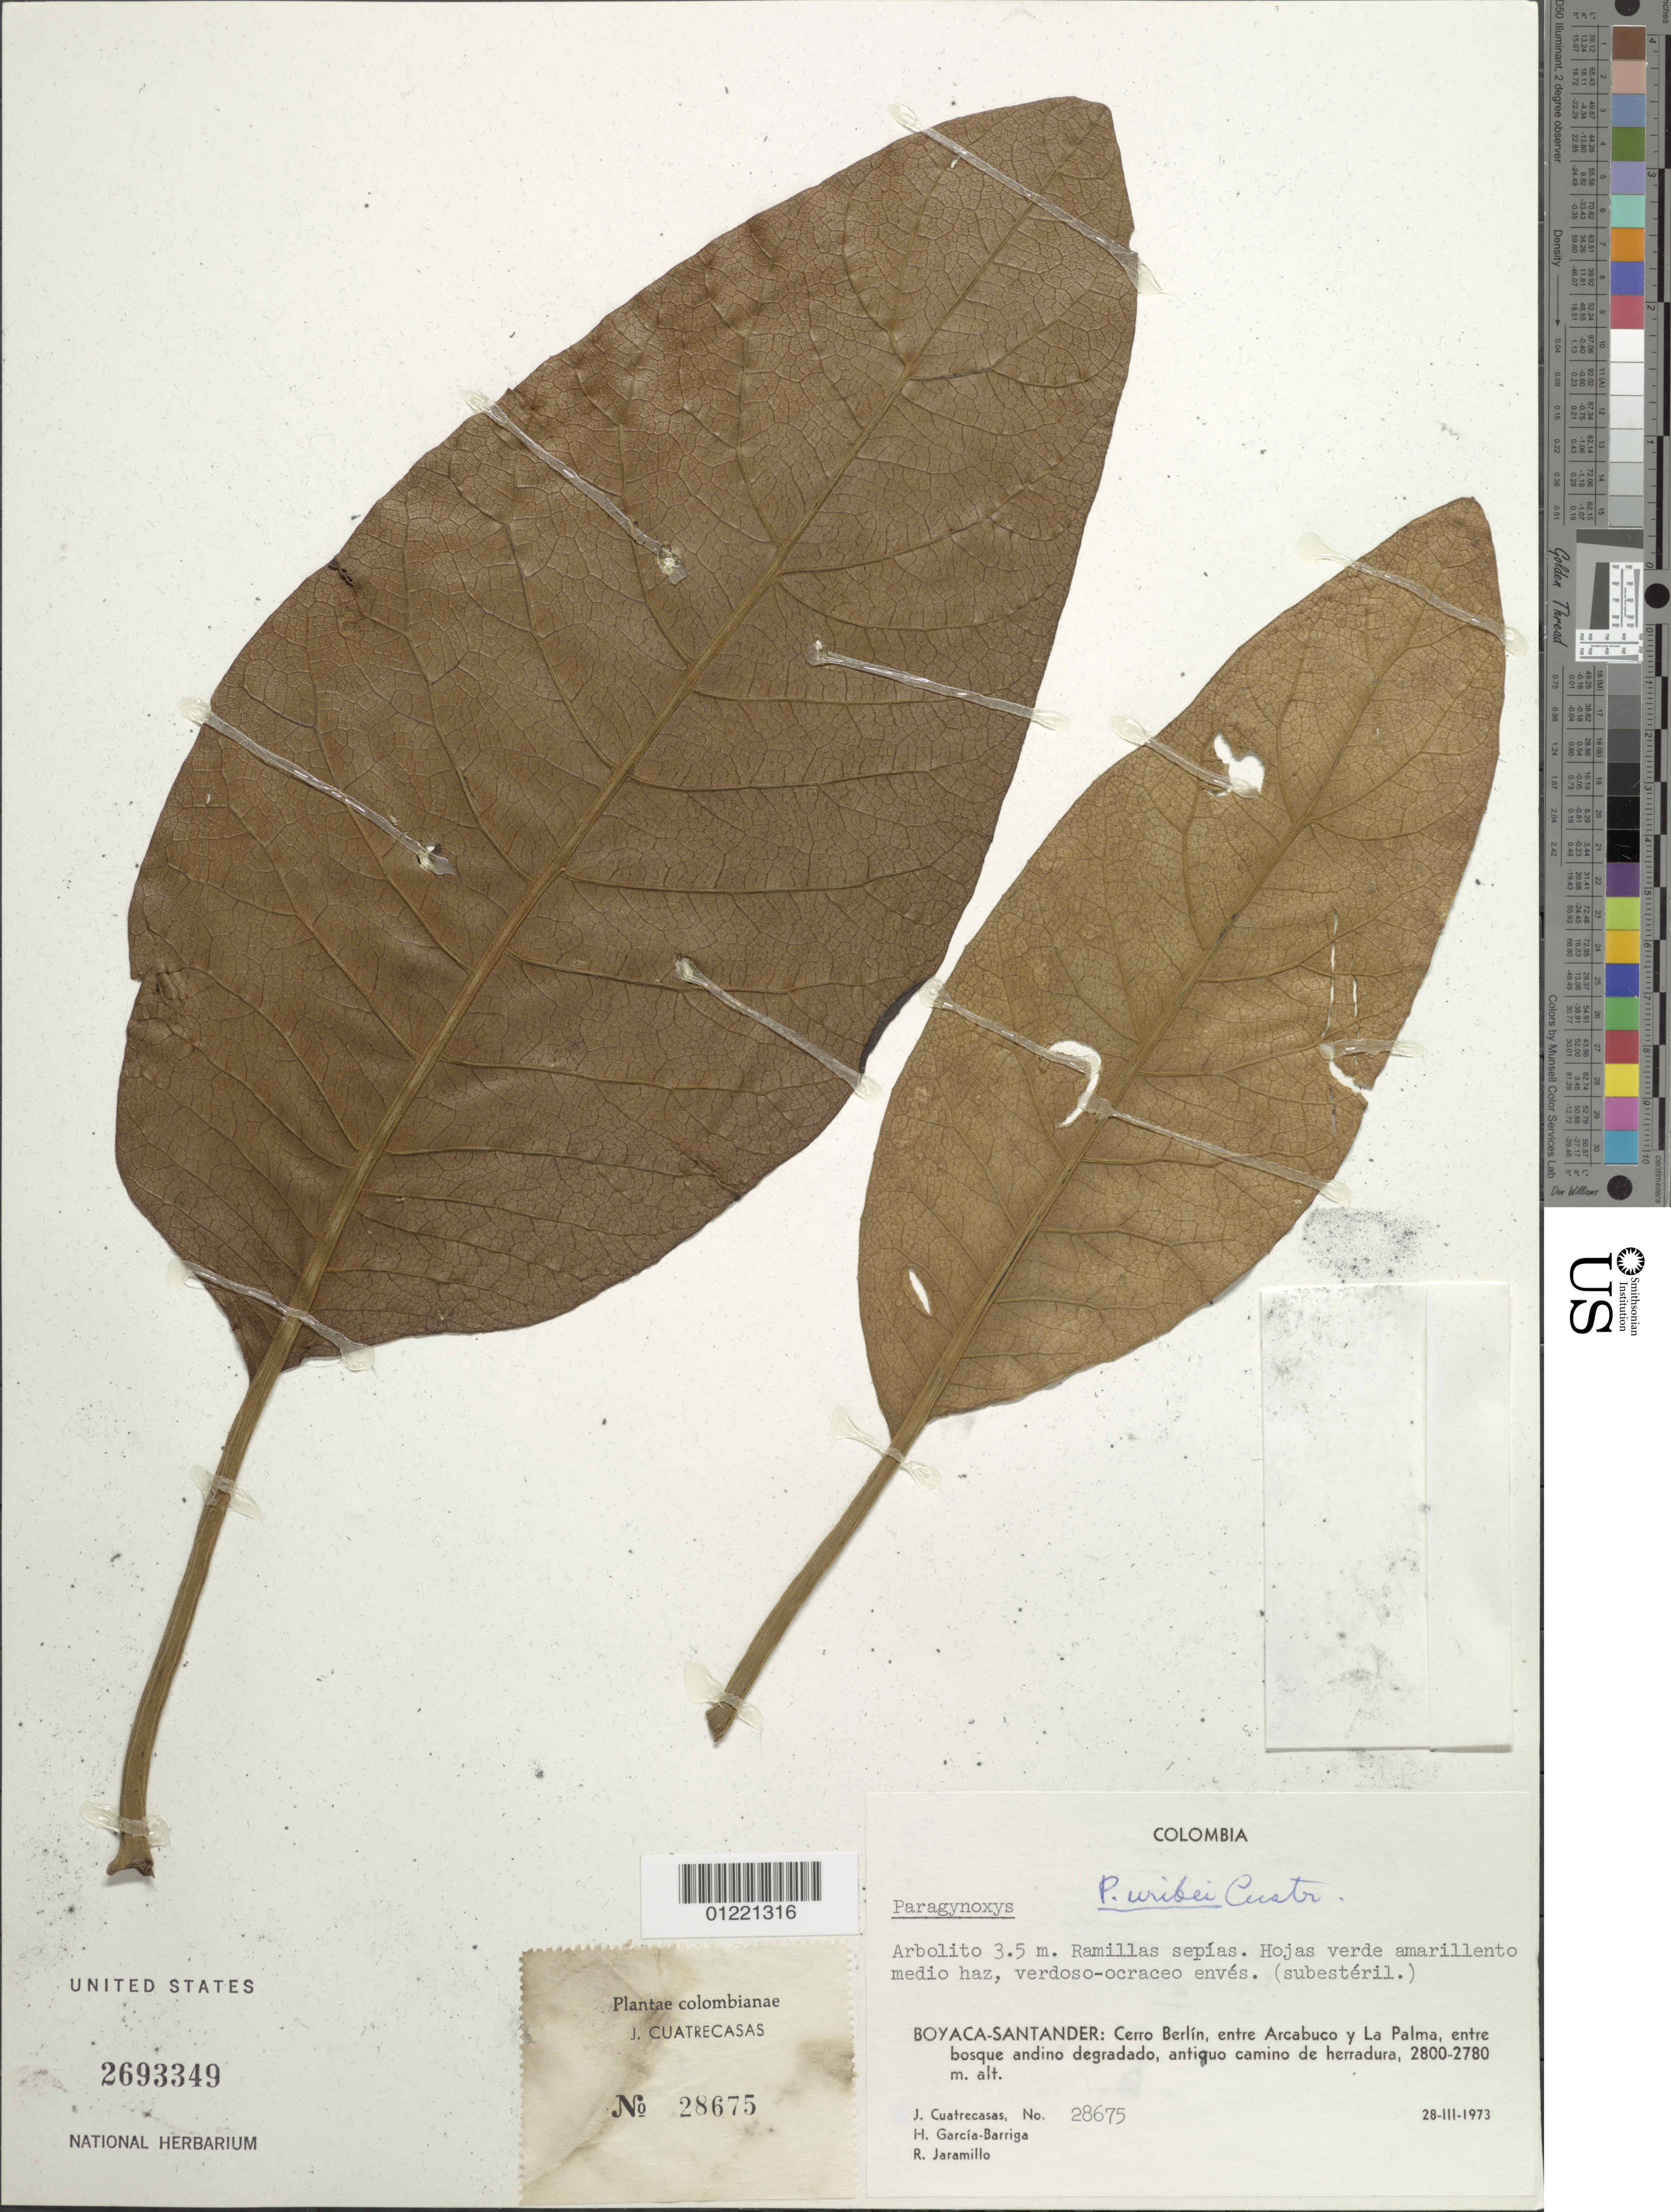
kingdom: Plantae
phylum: Tracheophyta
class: Magnoliopsida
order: Asterales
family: Asteraceae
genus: Paragynoxys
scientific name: Paragynoxys uribei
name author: Cuatrec.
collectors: J. Cuatrecasas, H. García Barriga & R. Jaramillo M.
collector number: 28675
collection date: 1973-03-28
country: Colombia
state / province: Boyacá / Santander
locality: Cerro Berlín, entre Arcabuco y La Palma, entre bosque andino degradado, antiquo camino de herradura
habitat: bosque andino degradado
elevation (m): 2780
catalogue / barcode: US 2693349